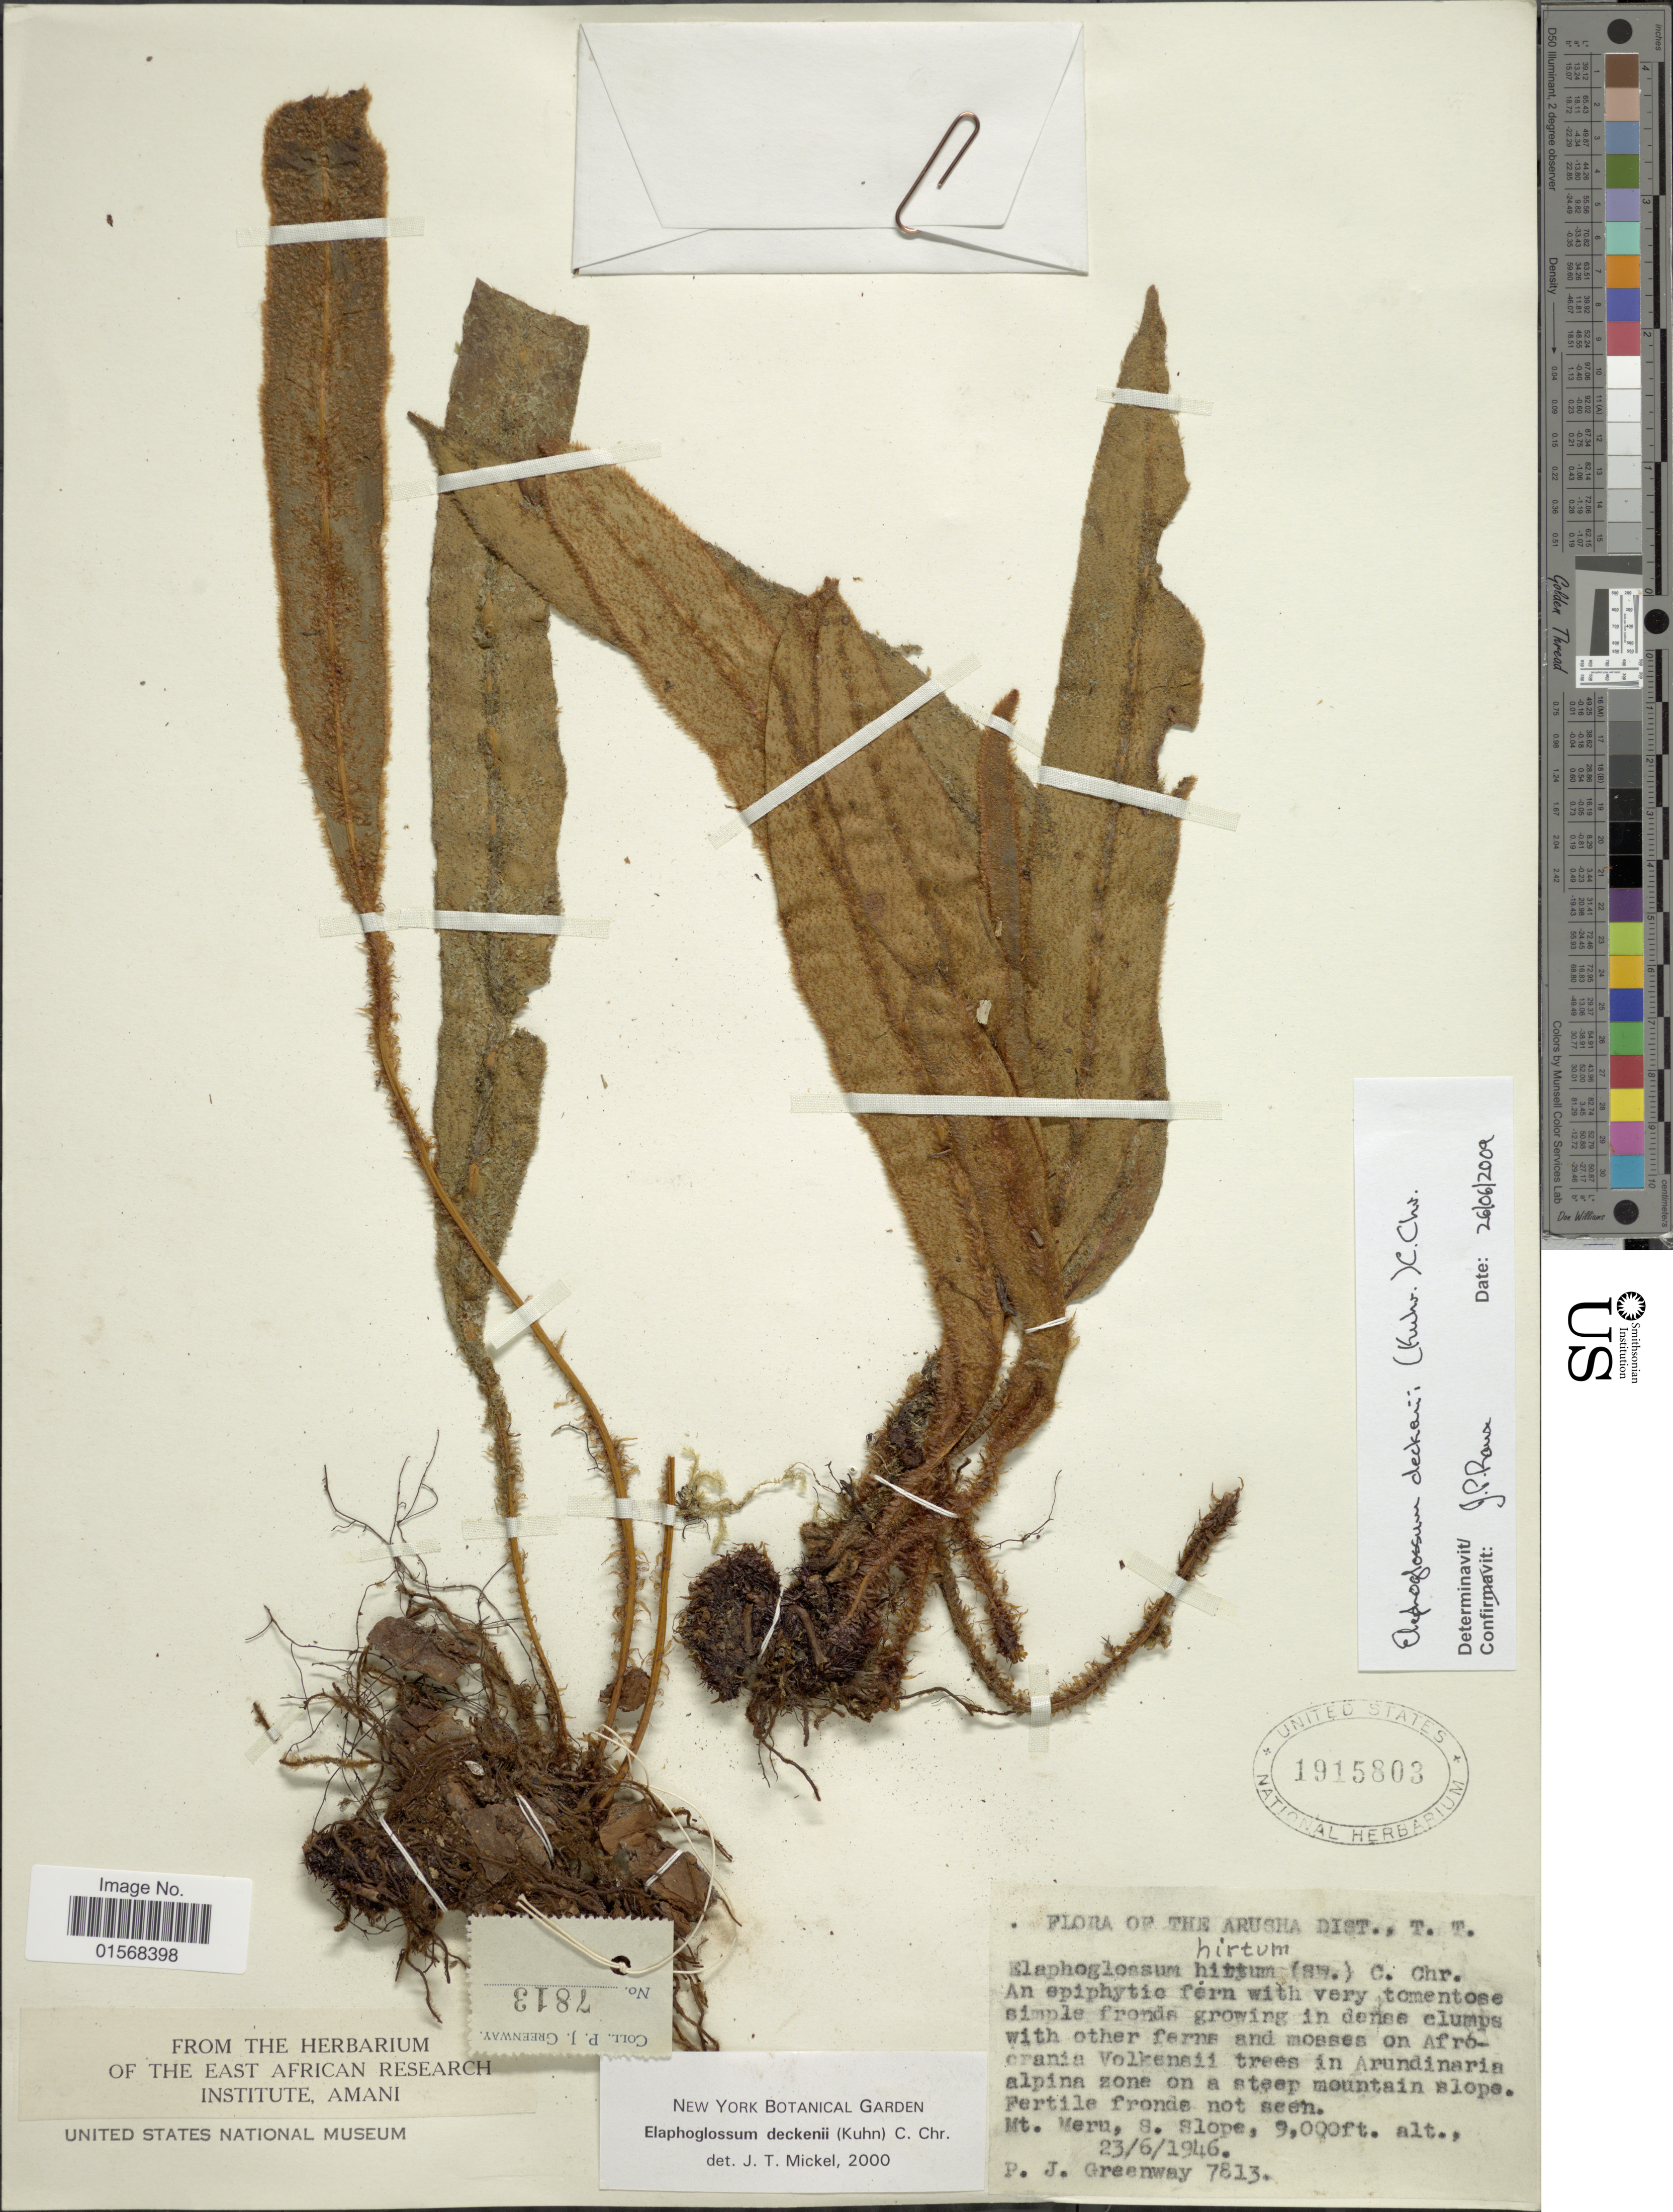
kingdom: Plantae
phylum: Tracheophyta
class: Polypodiopsida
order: Polypodiales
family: Dryopteridaceae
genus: Elaphoglossum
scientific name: Elaphoglossum deckenii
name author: (Kuhn) C. Chr.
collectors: P. J. Greenway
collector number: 7813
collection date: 1946-06-23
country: Tanzania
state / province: Arusha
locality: Arusha District, T. T. Mt. Meru, S. slope.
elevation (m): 2743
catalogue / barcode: US 1915803